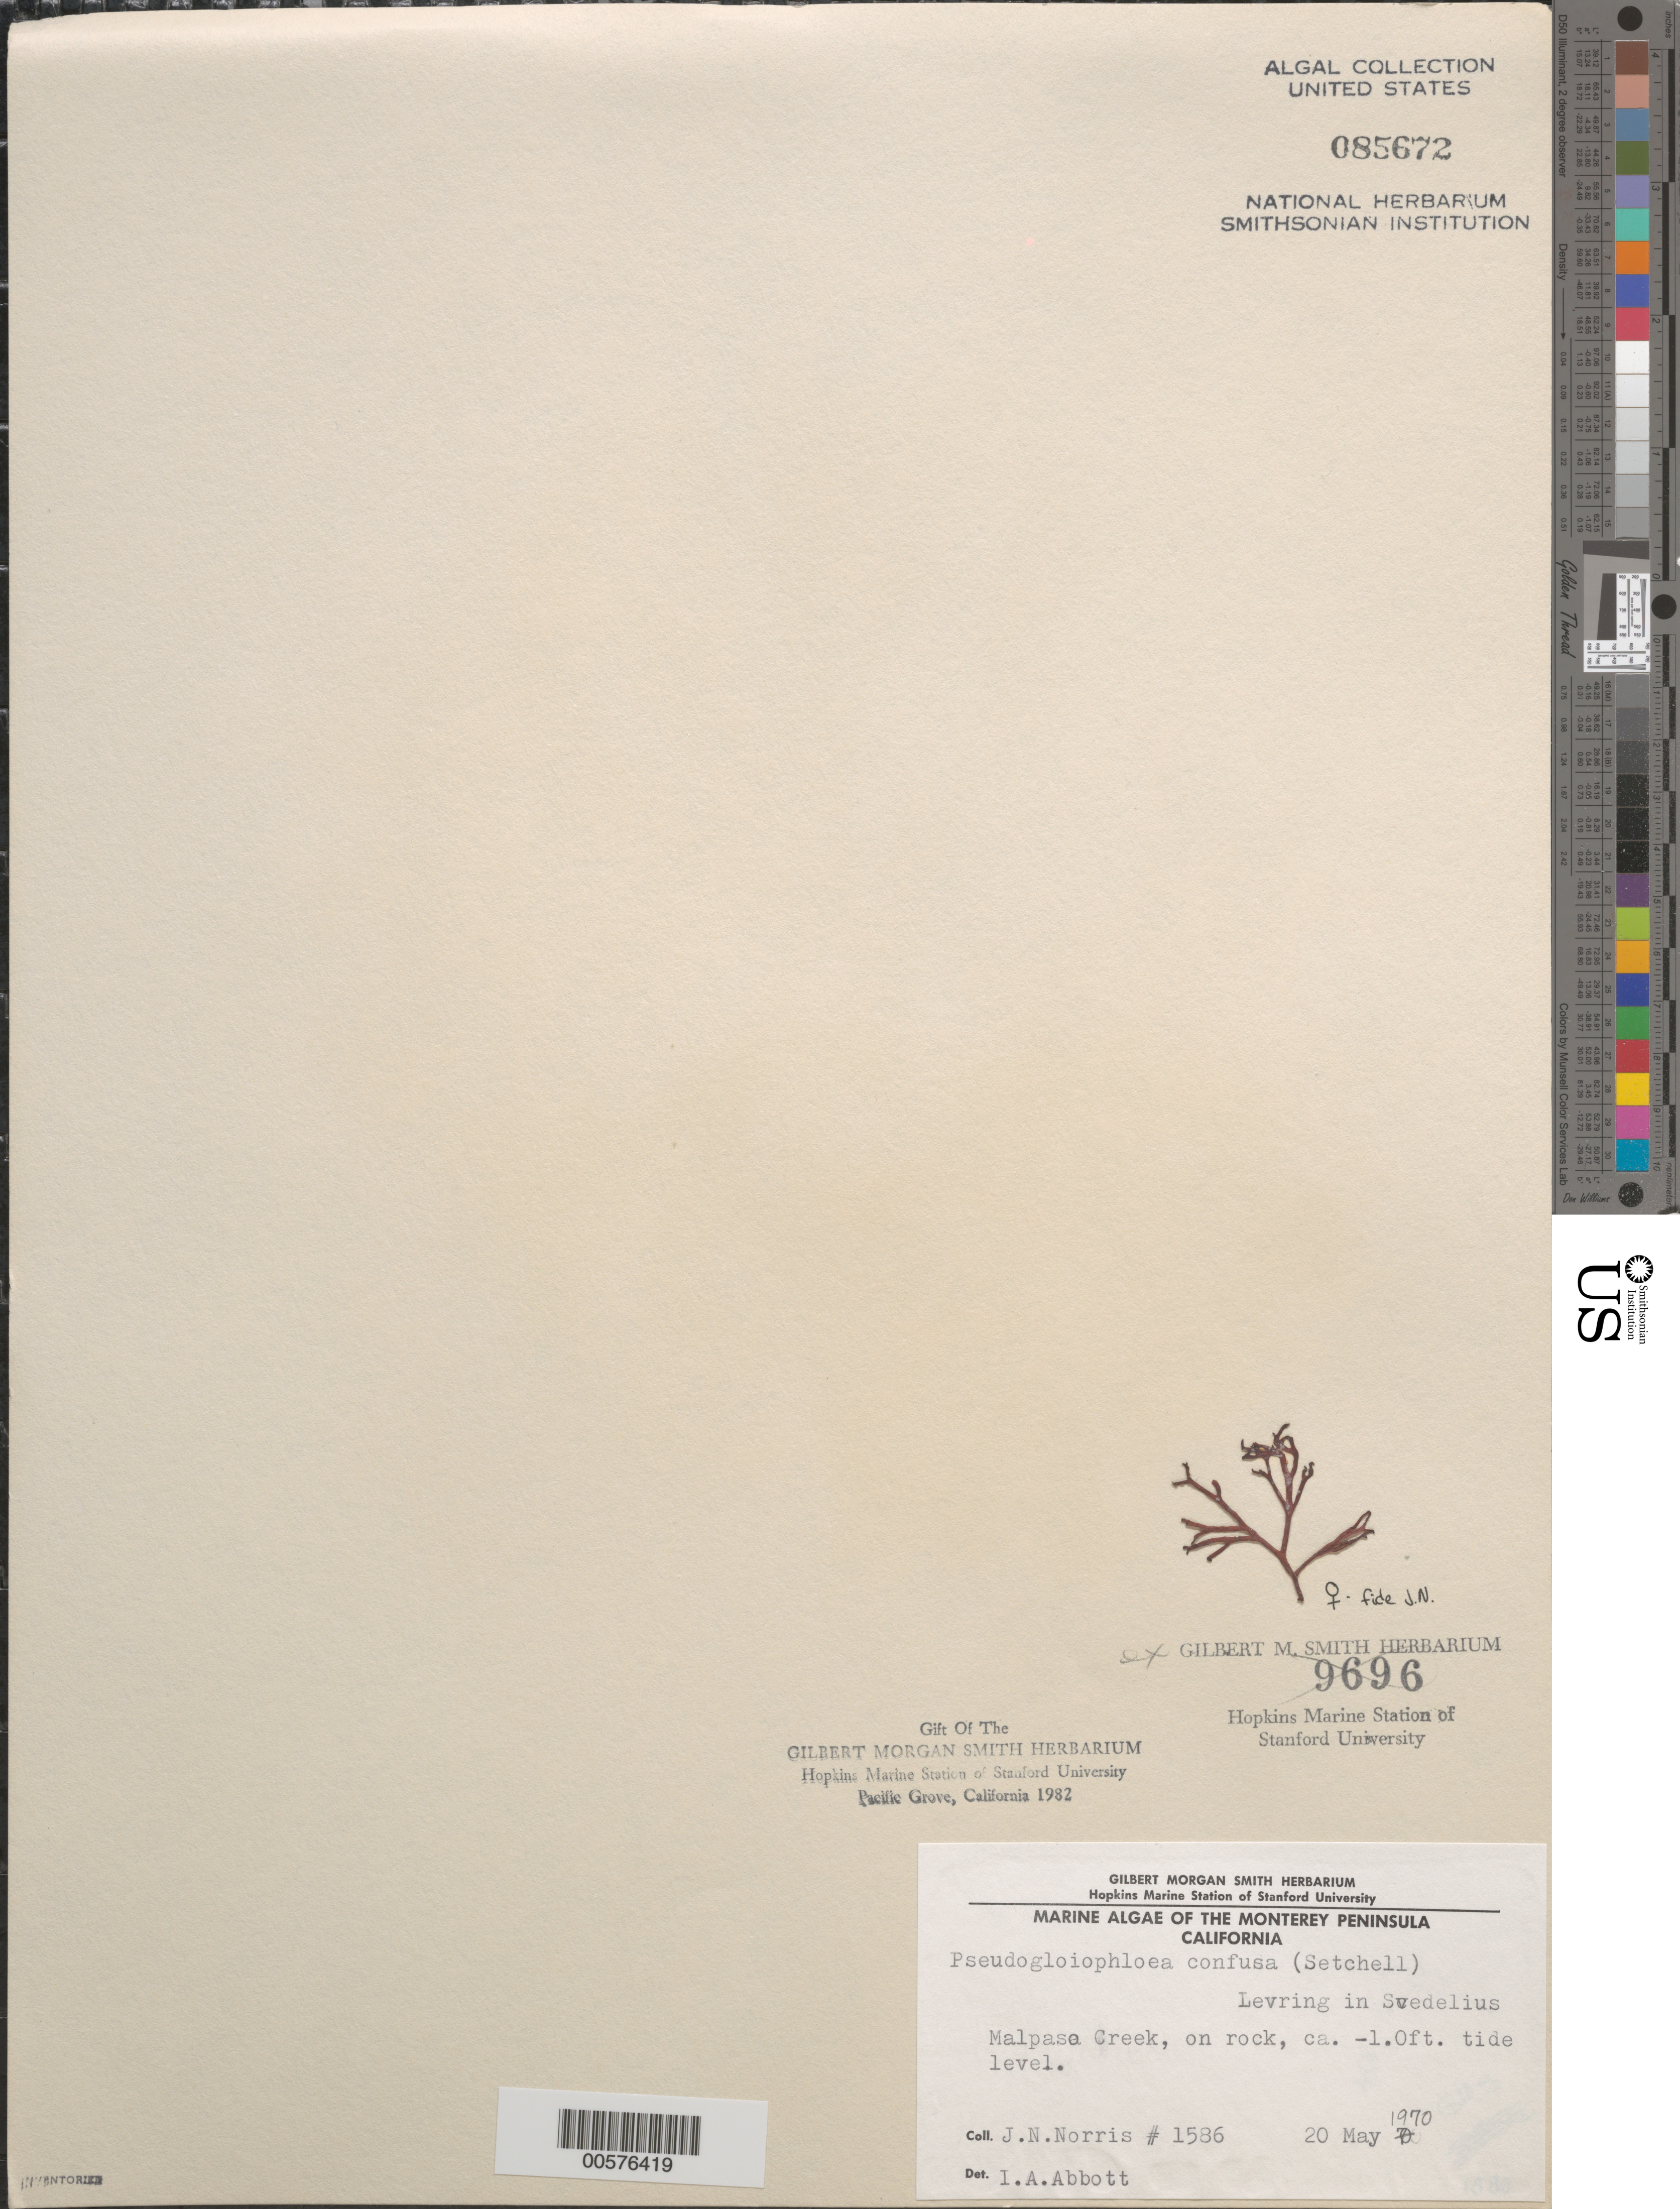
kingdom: Plantae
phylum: Rhodophyta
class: Florideophyceae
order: Nemaliales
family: Scinaiaceae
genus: Scinaia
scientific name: Scinaia confusa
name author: (Setch.) Huisman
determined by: Algae name updating Project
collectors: J. N. Norris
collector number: JN-1586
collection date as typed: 20 May 1970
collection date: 1970-05-20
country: United States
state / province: California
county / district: Monterey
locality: Malpaso Creek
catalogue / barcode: US 85672